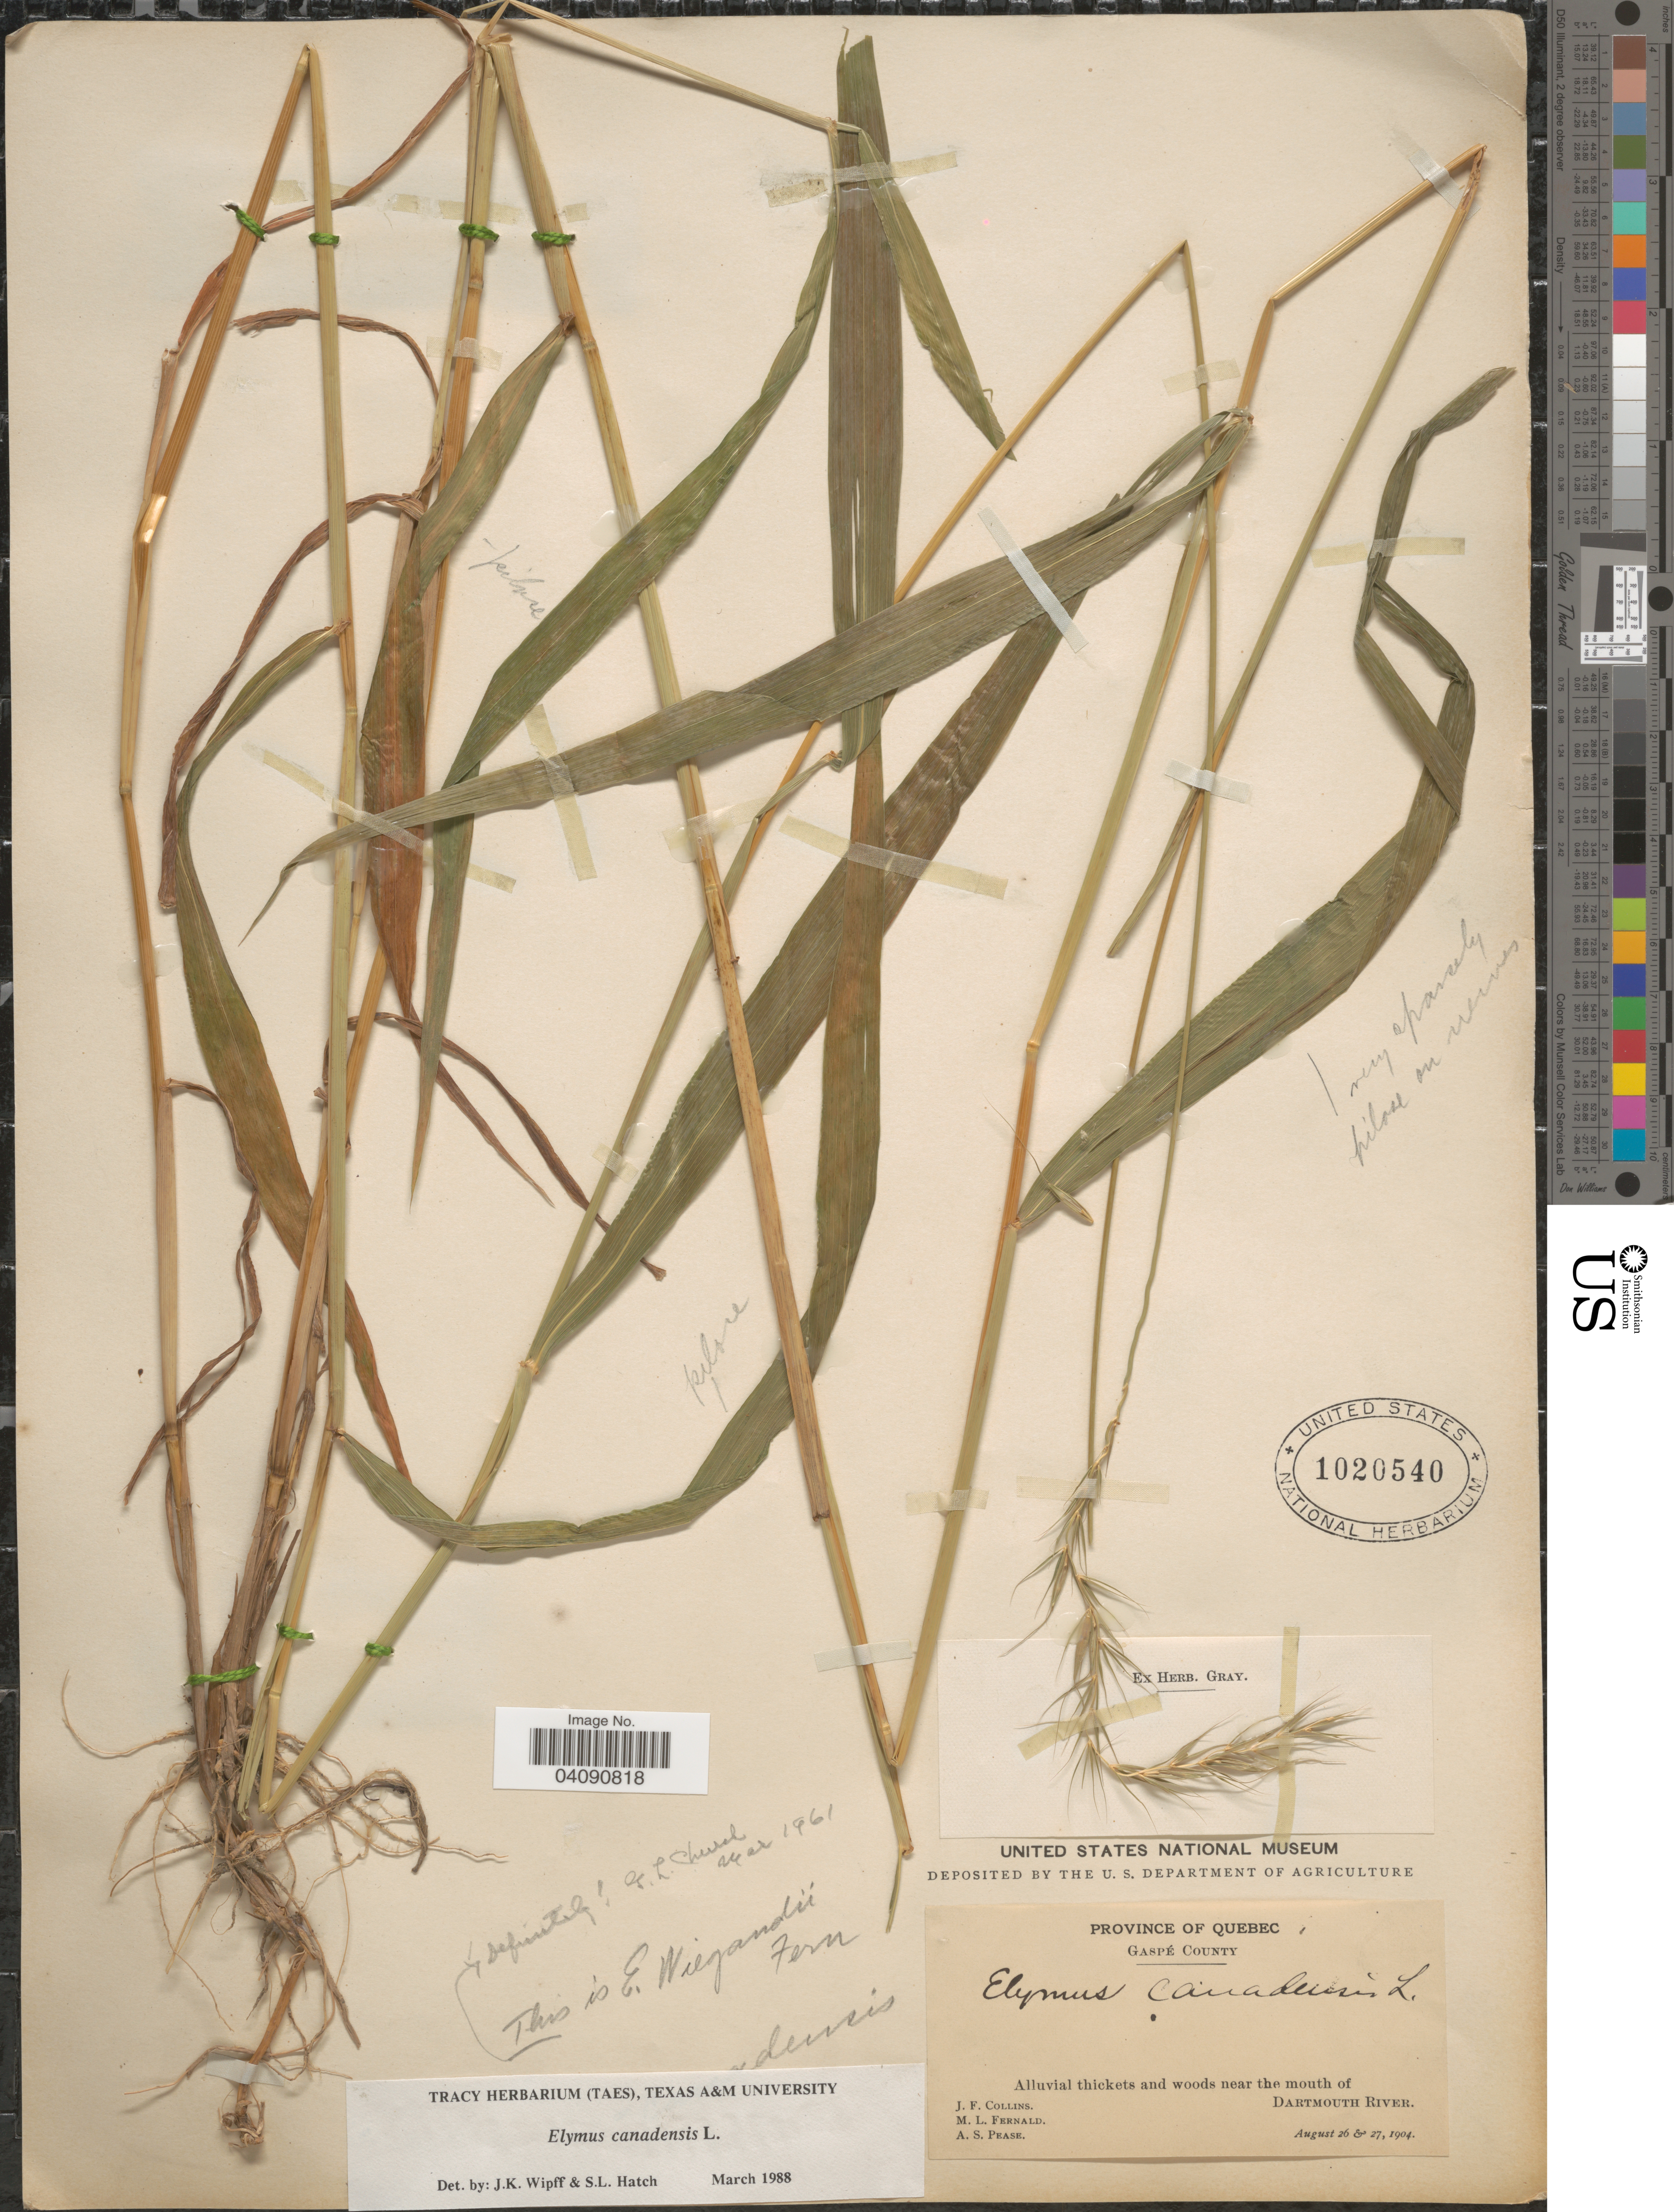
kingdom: Plantae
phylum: Tracheophyta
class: Liliopsida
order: Poales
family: Poaceae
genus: Elymus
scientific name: Elymus canadensis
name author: L.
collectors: J. Collins, M. L. Fernald & A. S. Pease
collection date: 1904-08-26/1904-08-27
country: Canada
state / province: Quebec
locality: Gaspé County. Alluvial thickets and woods near the mouth of Dartmouth River.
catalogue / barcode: US 1020540